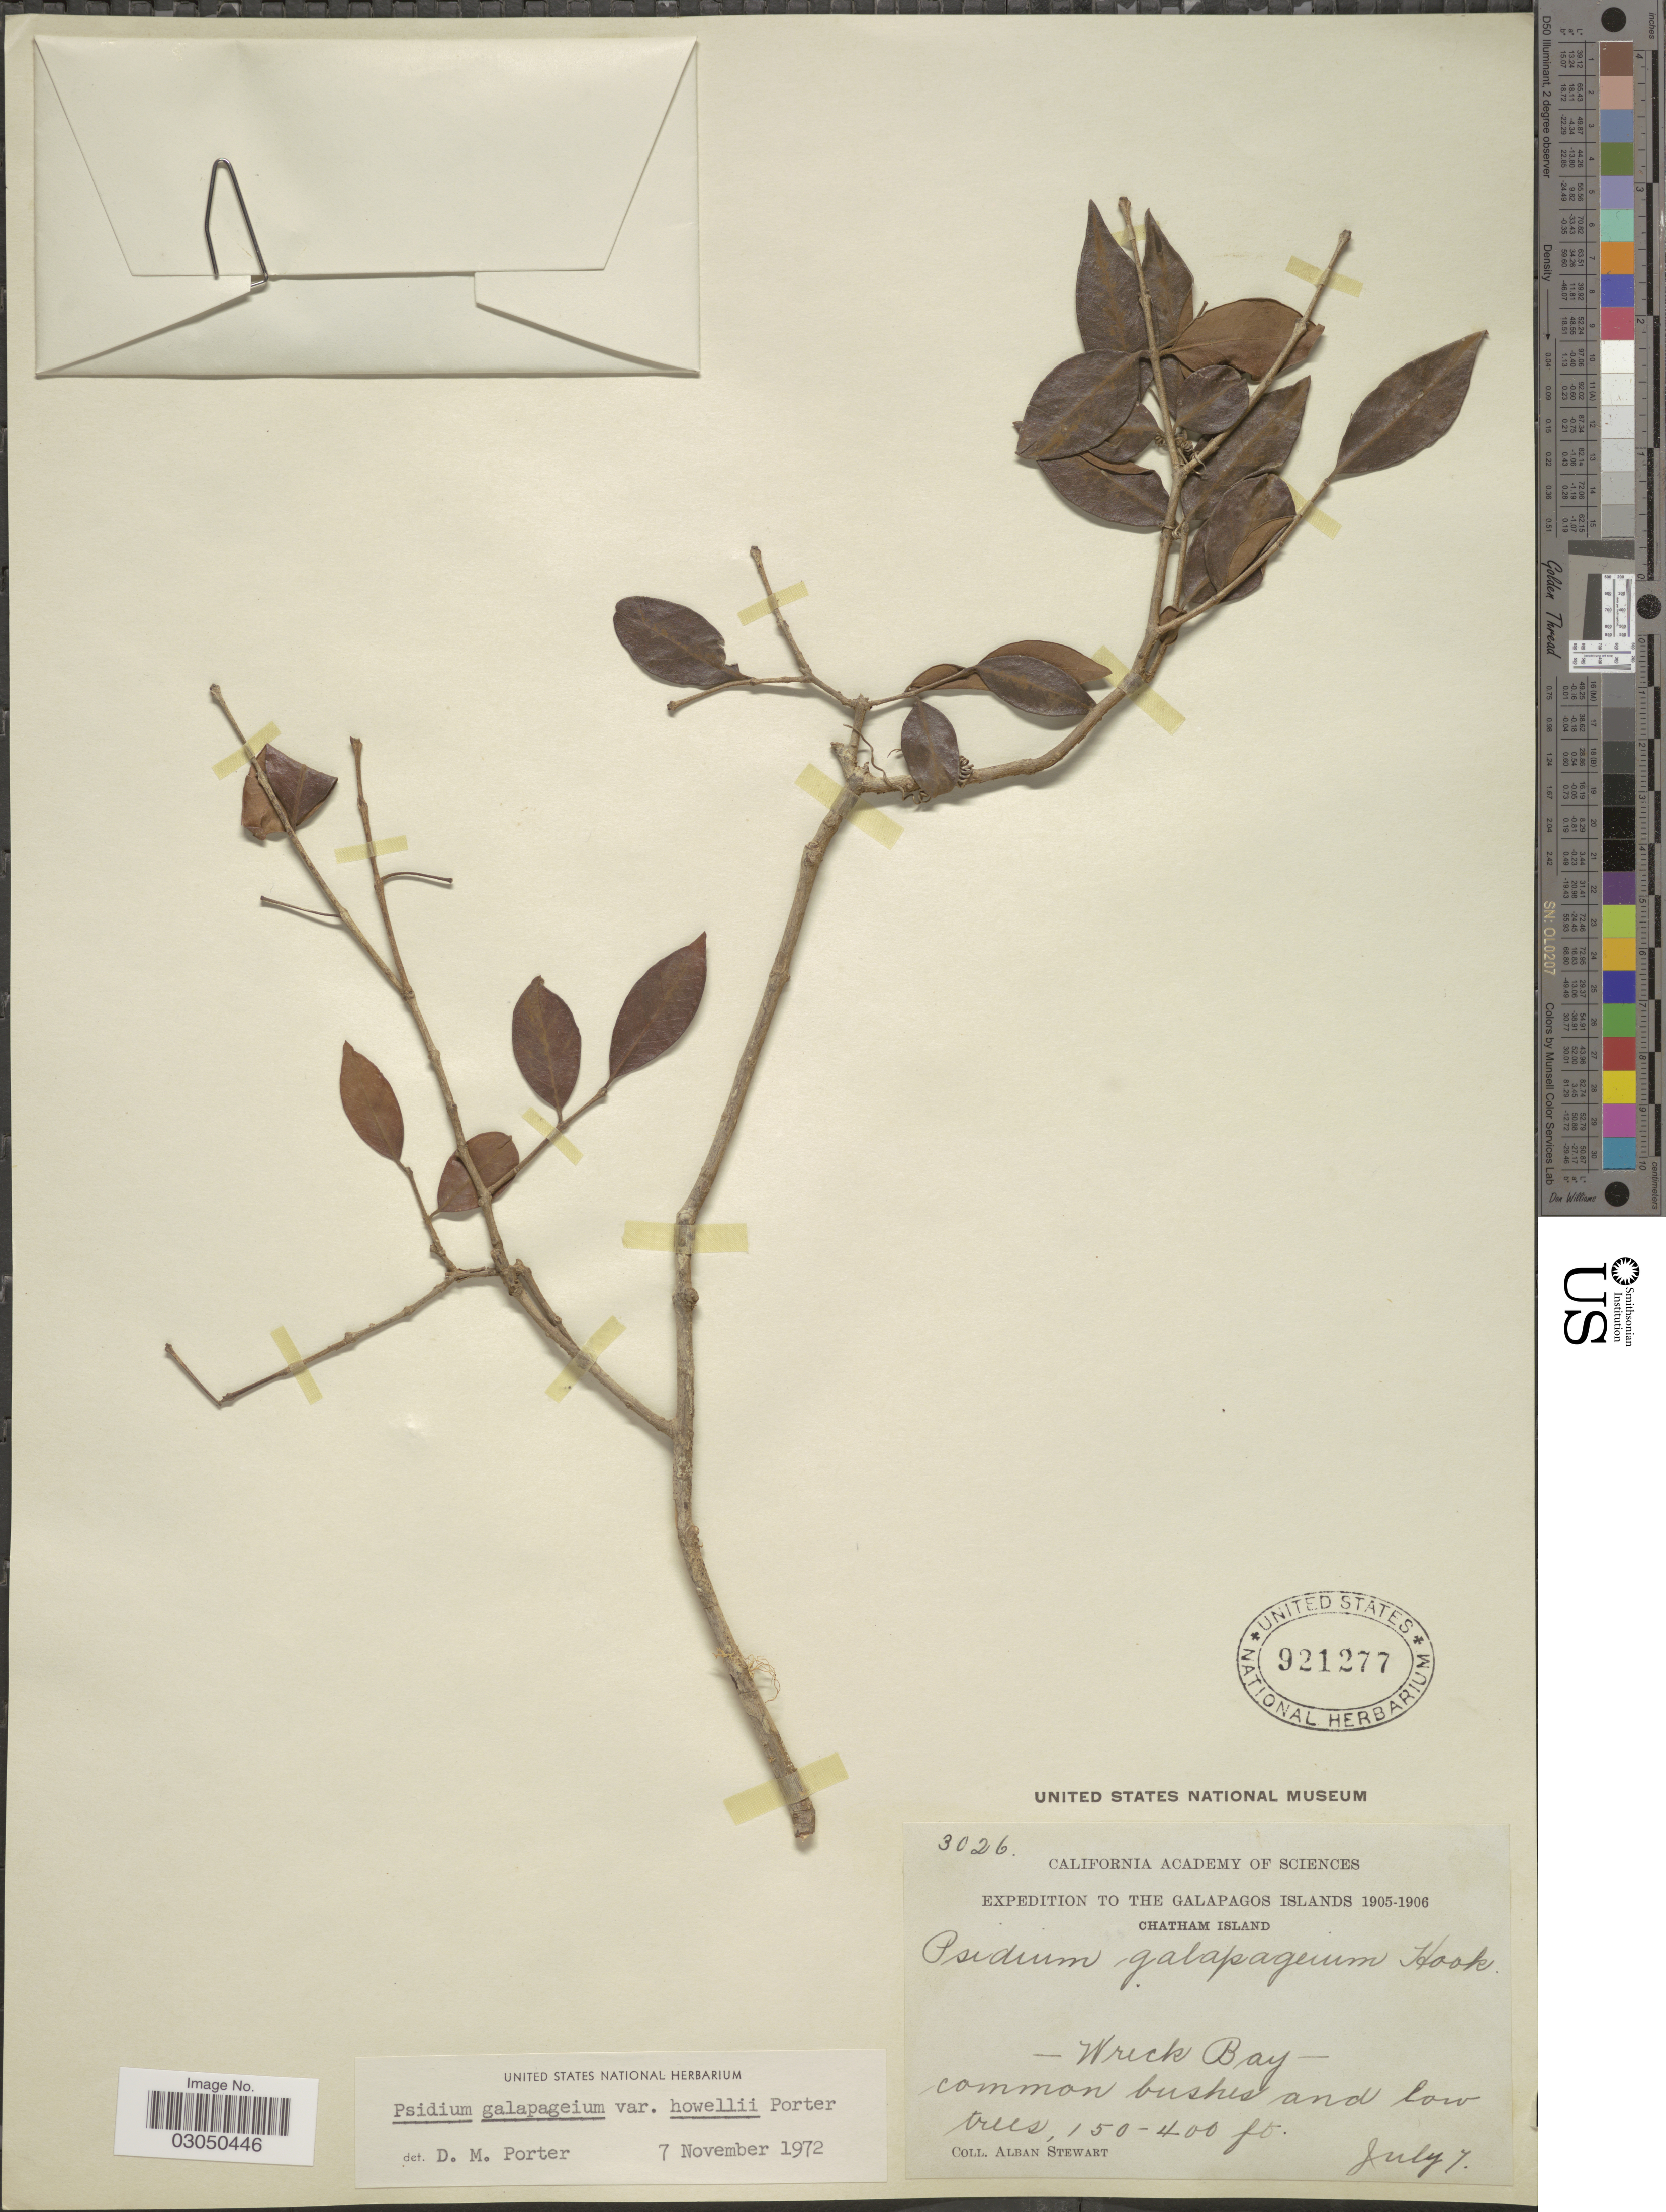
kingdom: Plantae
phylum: Tracheophyta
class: Magnoliopsida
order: Myrtales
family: Myrtaceae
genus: Psidium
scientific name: Psidium galapagaeum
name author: Hook. f.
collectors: A. Stewart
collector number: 3026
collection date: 1905-07-07/1906-07-07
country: New Zealand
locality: Galapagos Islands. Chatham Island. Wreck Bay.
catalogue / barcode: US 921277